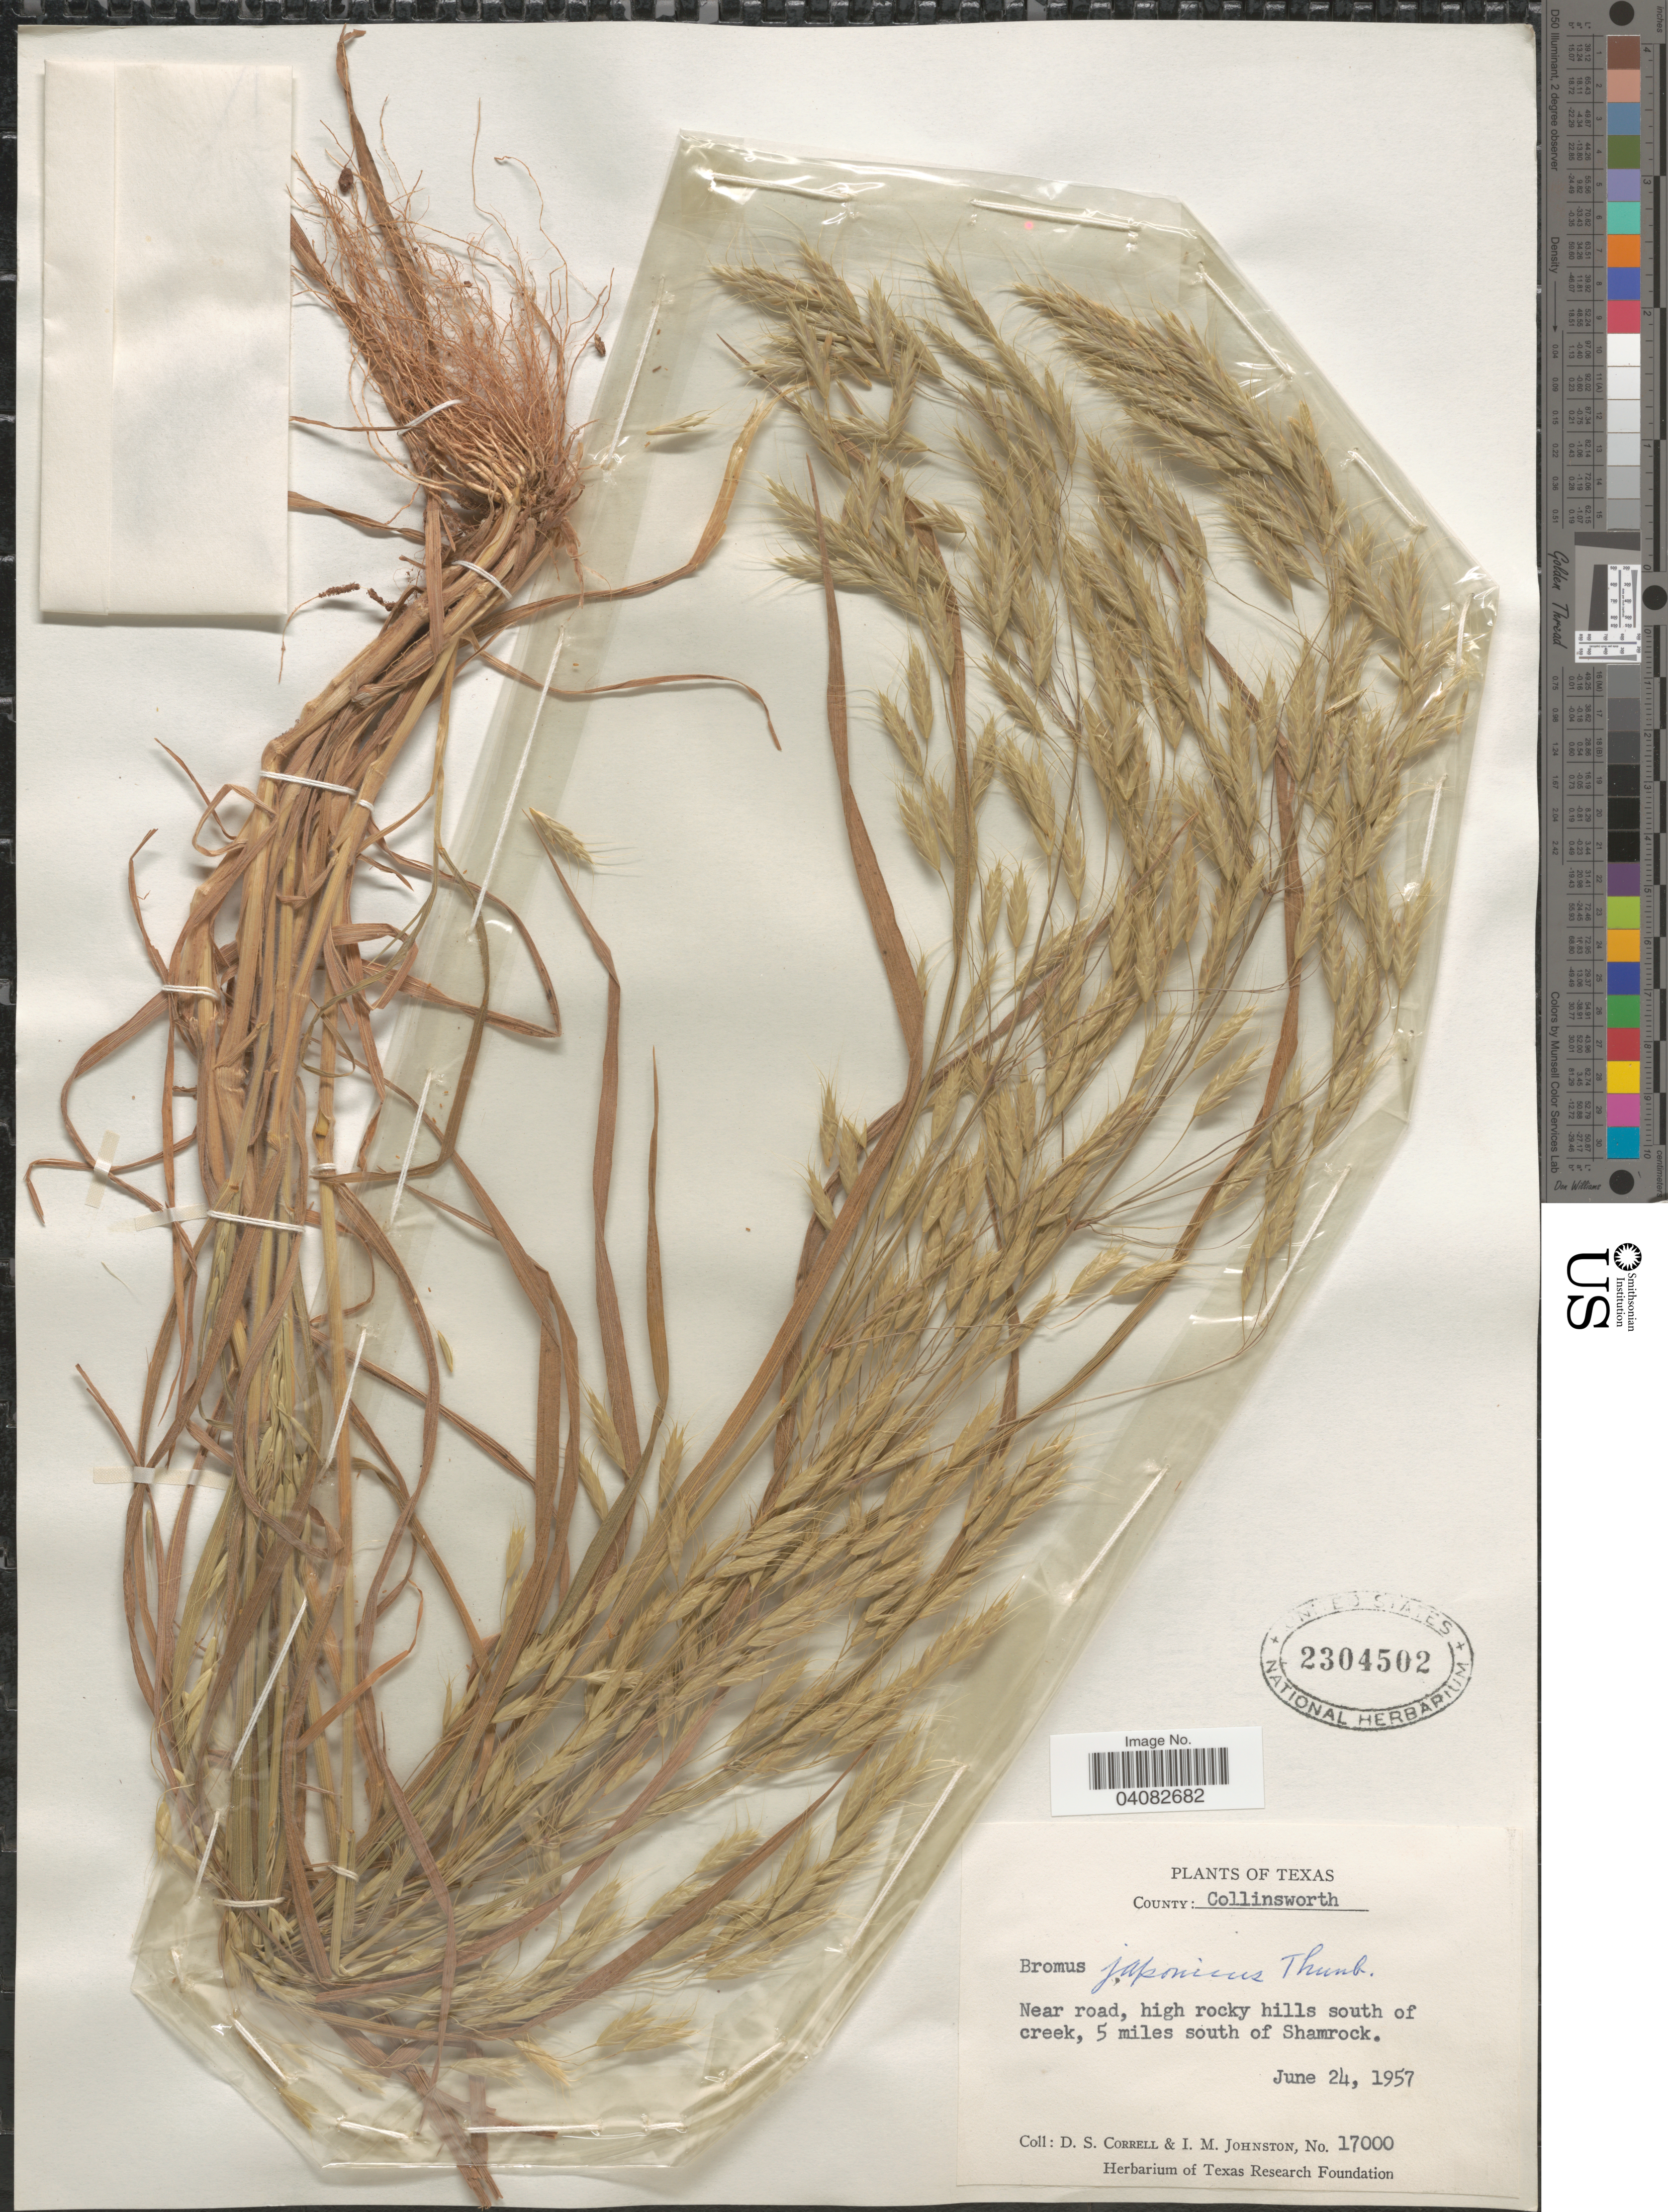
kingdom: Plantae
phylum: Tracheophyta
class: Liliopsida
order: Poales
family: Poaceae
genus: Bromus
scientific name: Bromus japonicus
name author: Houtt.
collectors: D. S. Correll & I.M. Johnston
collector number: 17000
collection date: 1957-06-24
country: United States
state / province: Texas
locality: County: Collinsworth. Near road, high rocky hills south of creek, 5 miles south of Shamrock.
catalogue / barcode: US 2304502